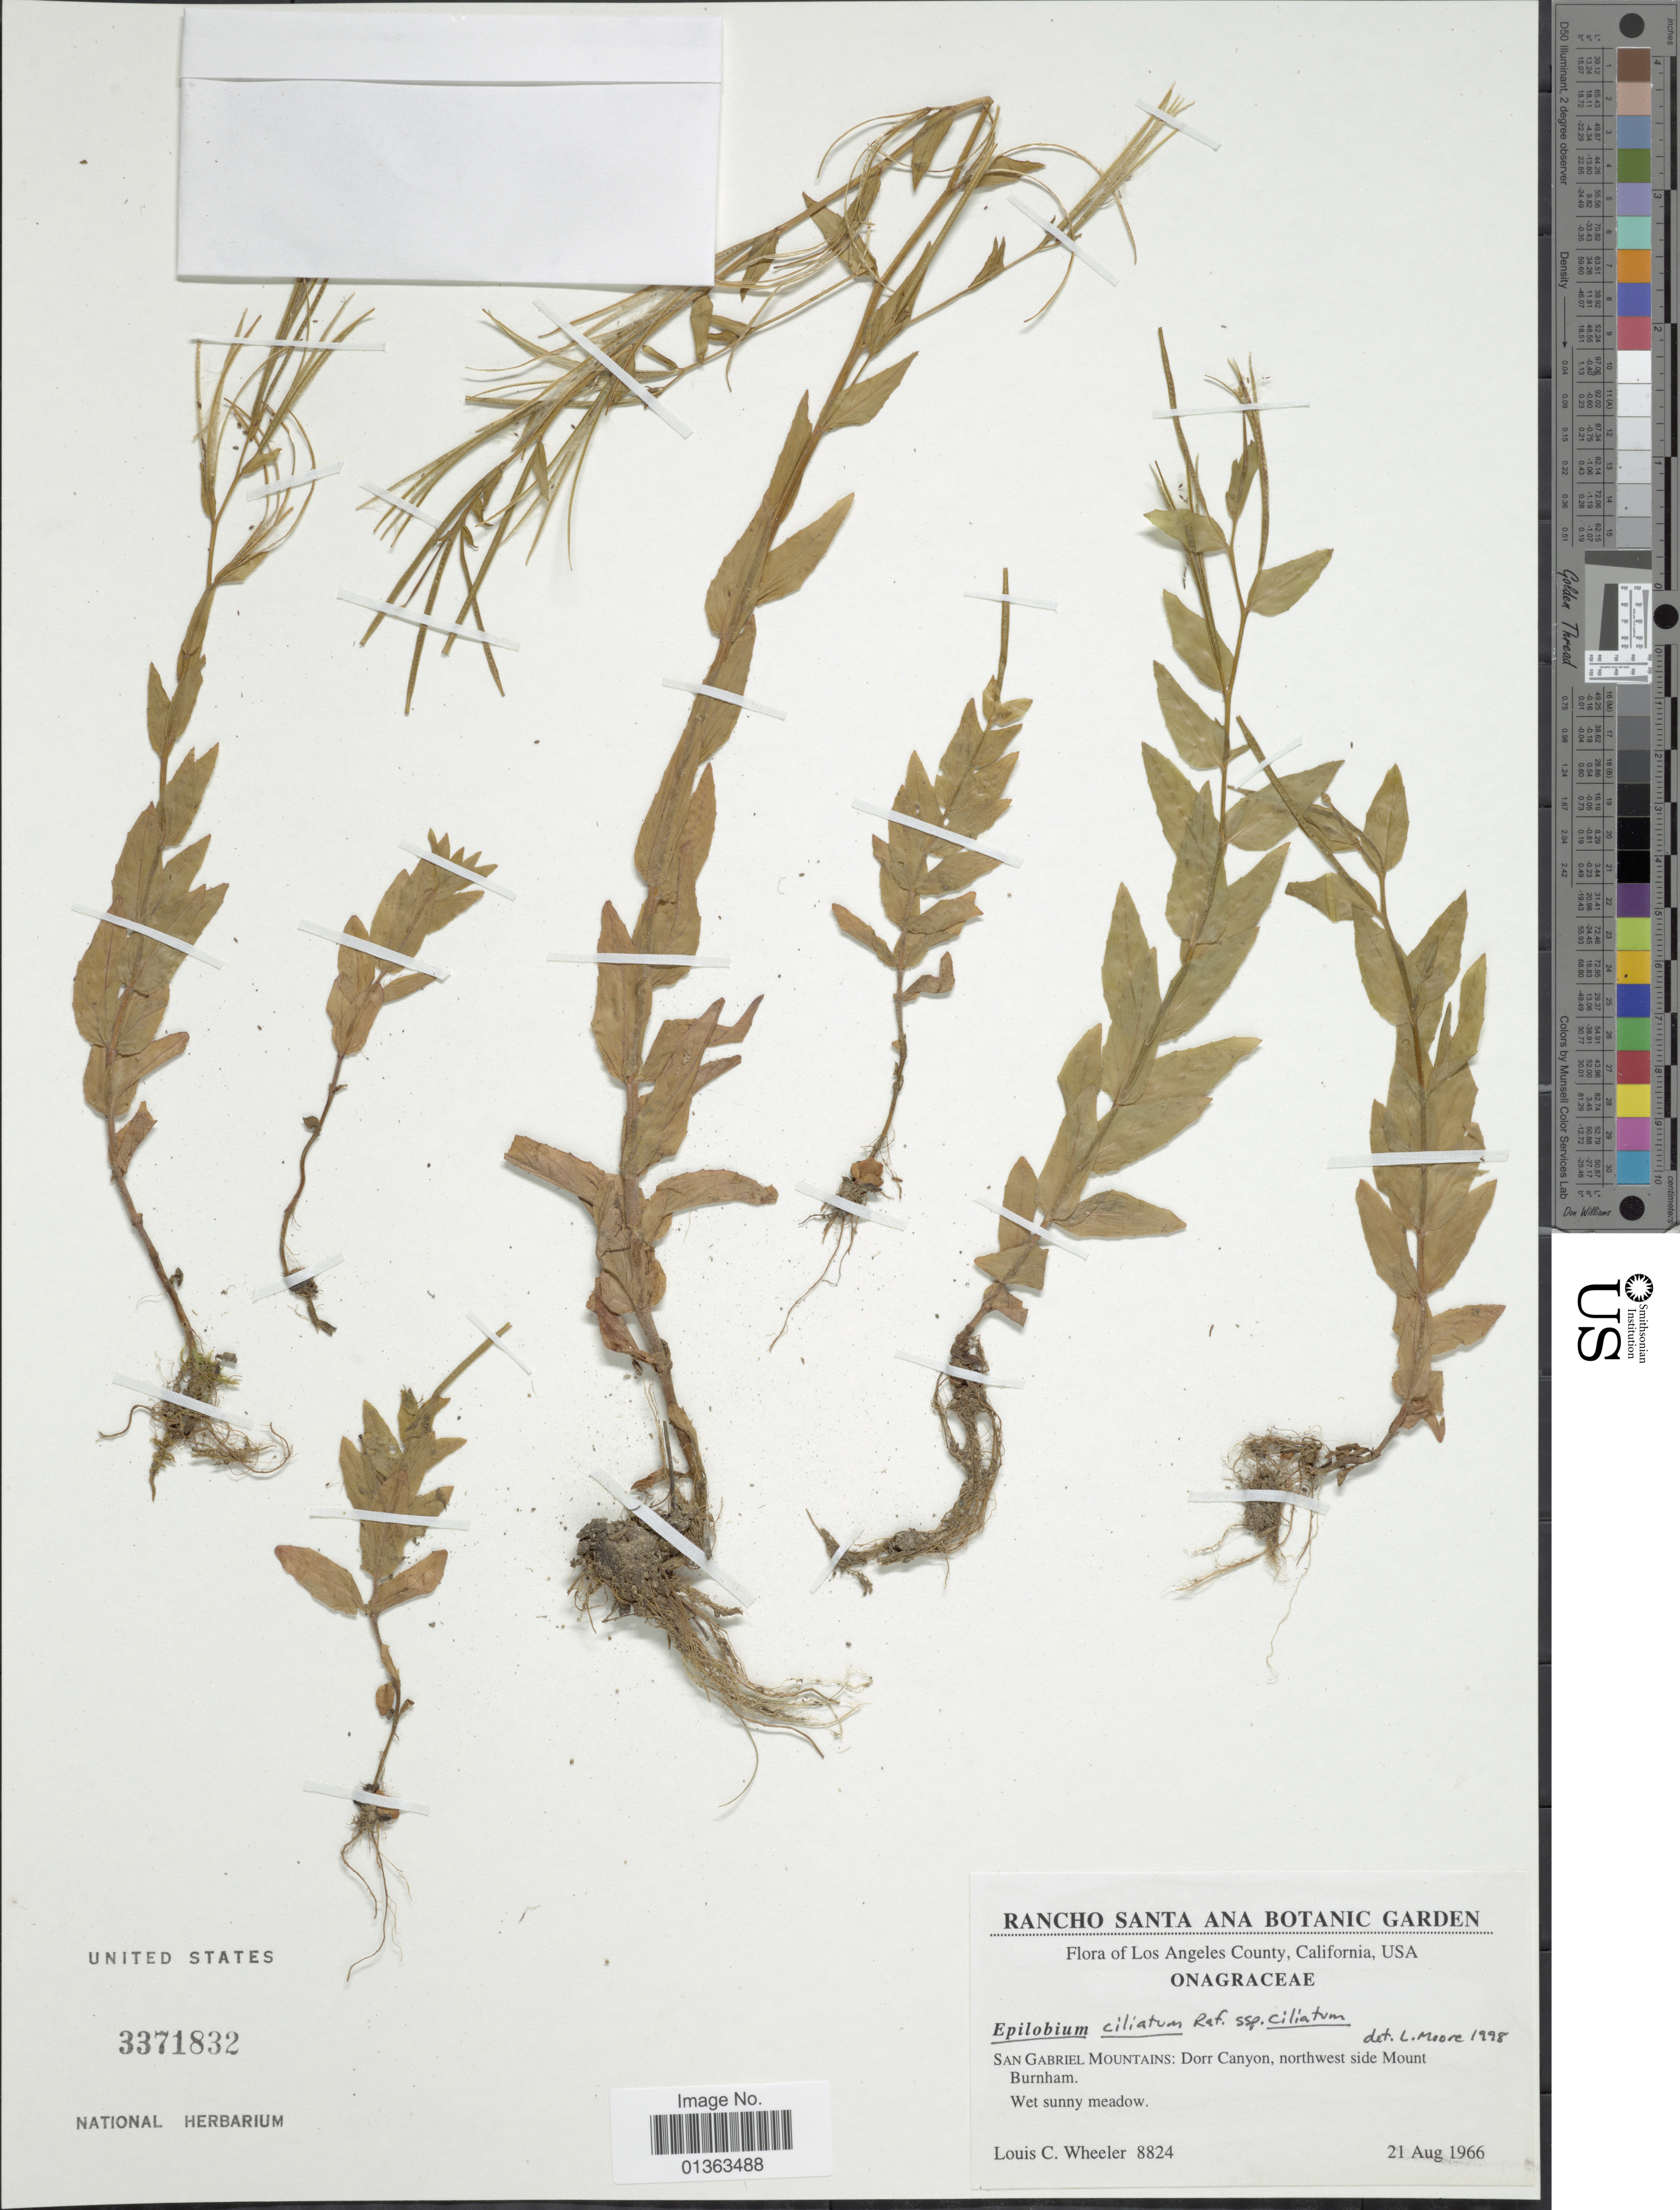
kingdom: Plantae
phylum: Tracheophyta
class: Magnoliopsida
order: Myrtales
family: Onagraceae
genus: Epilobium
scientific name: Epilobium ciliatum subsp. ciliatum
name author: Raf.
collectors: L. C. Wheeler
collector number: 8824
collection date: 1966-08-21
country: United States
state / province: California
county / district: Los Angeles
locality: Los Angeles County. San Gabriel Mountains: Dorr Canyon, northwest side Mount Burnham.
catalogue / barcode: US 3371832